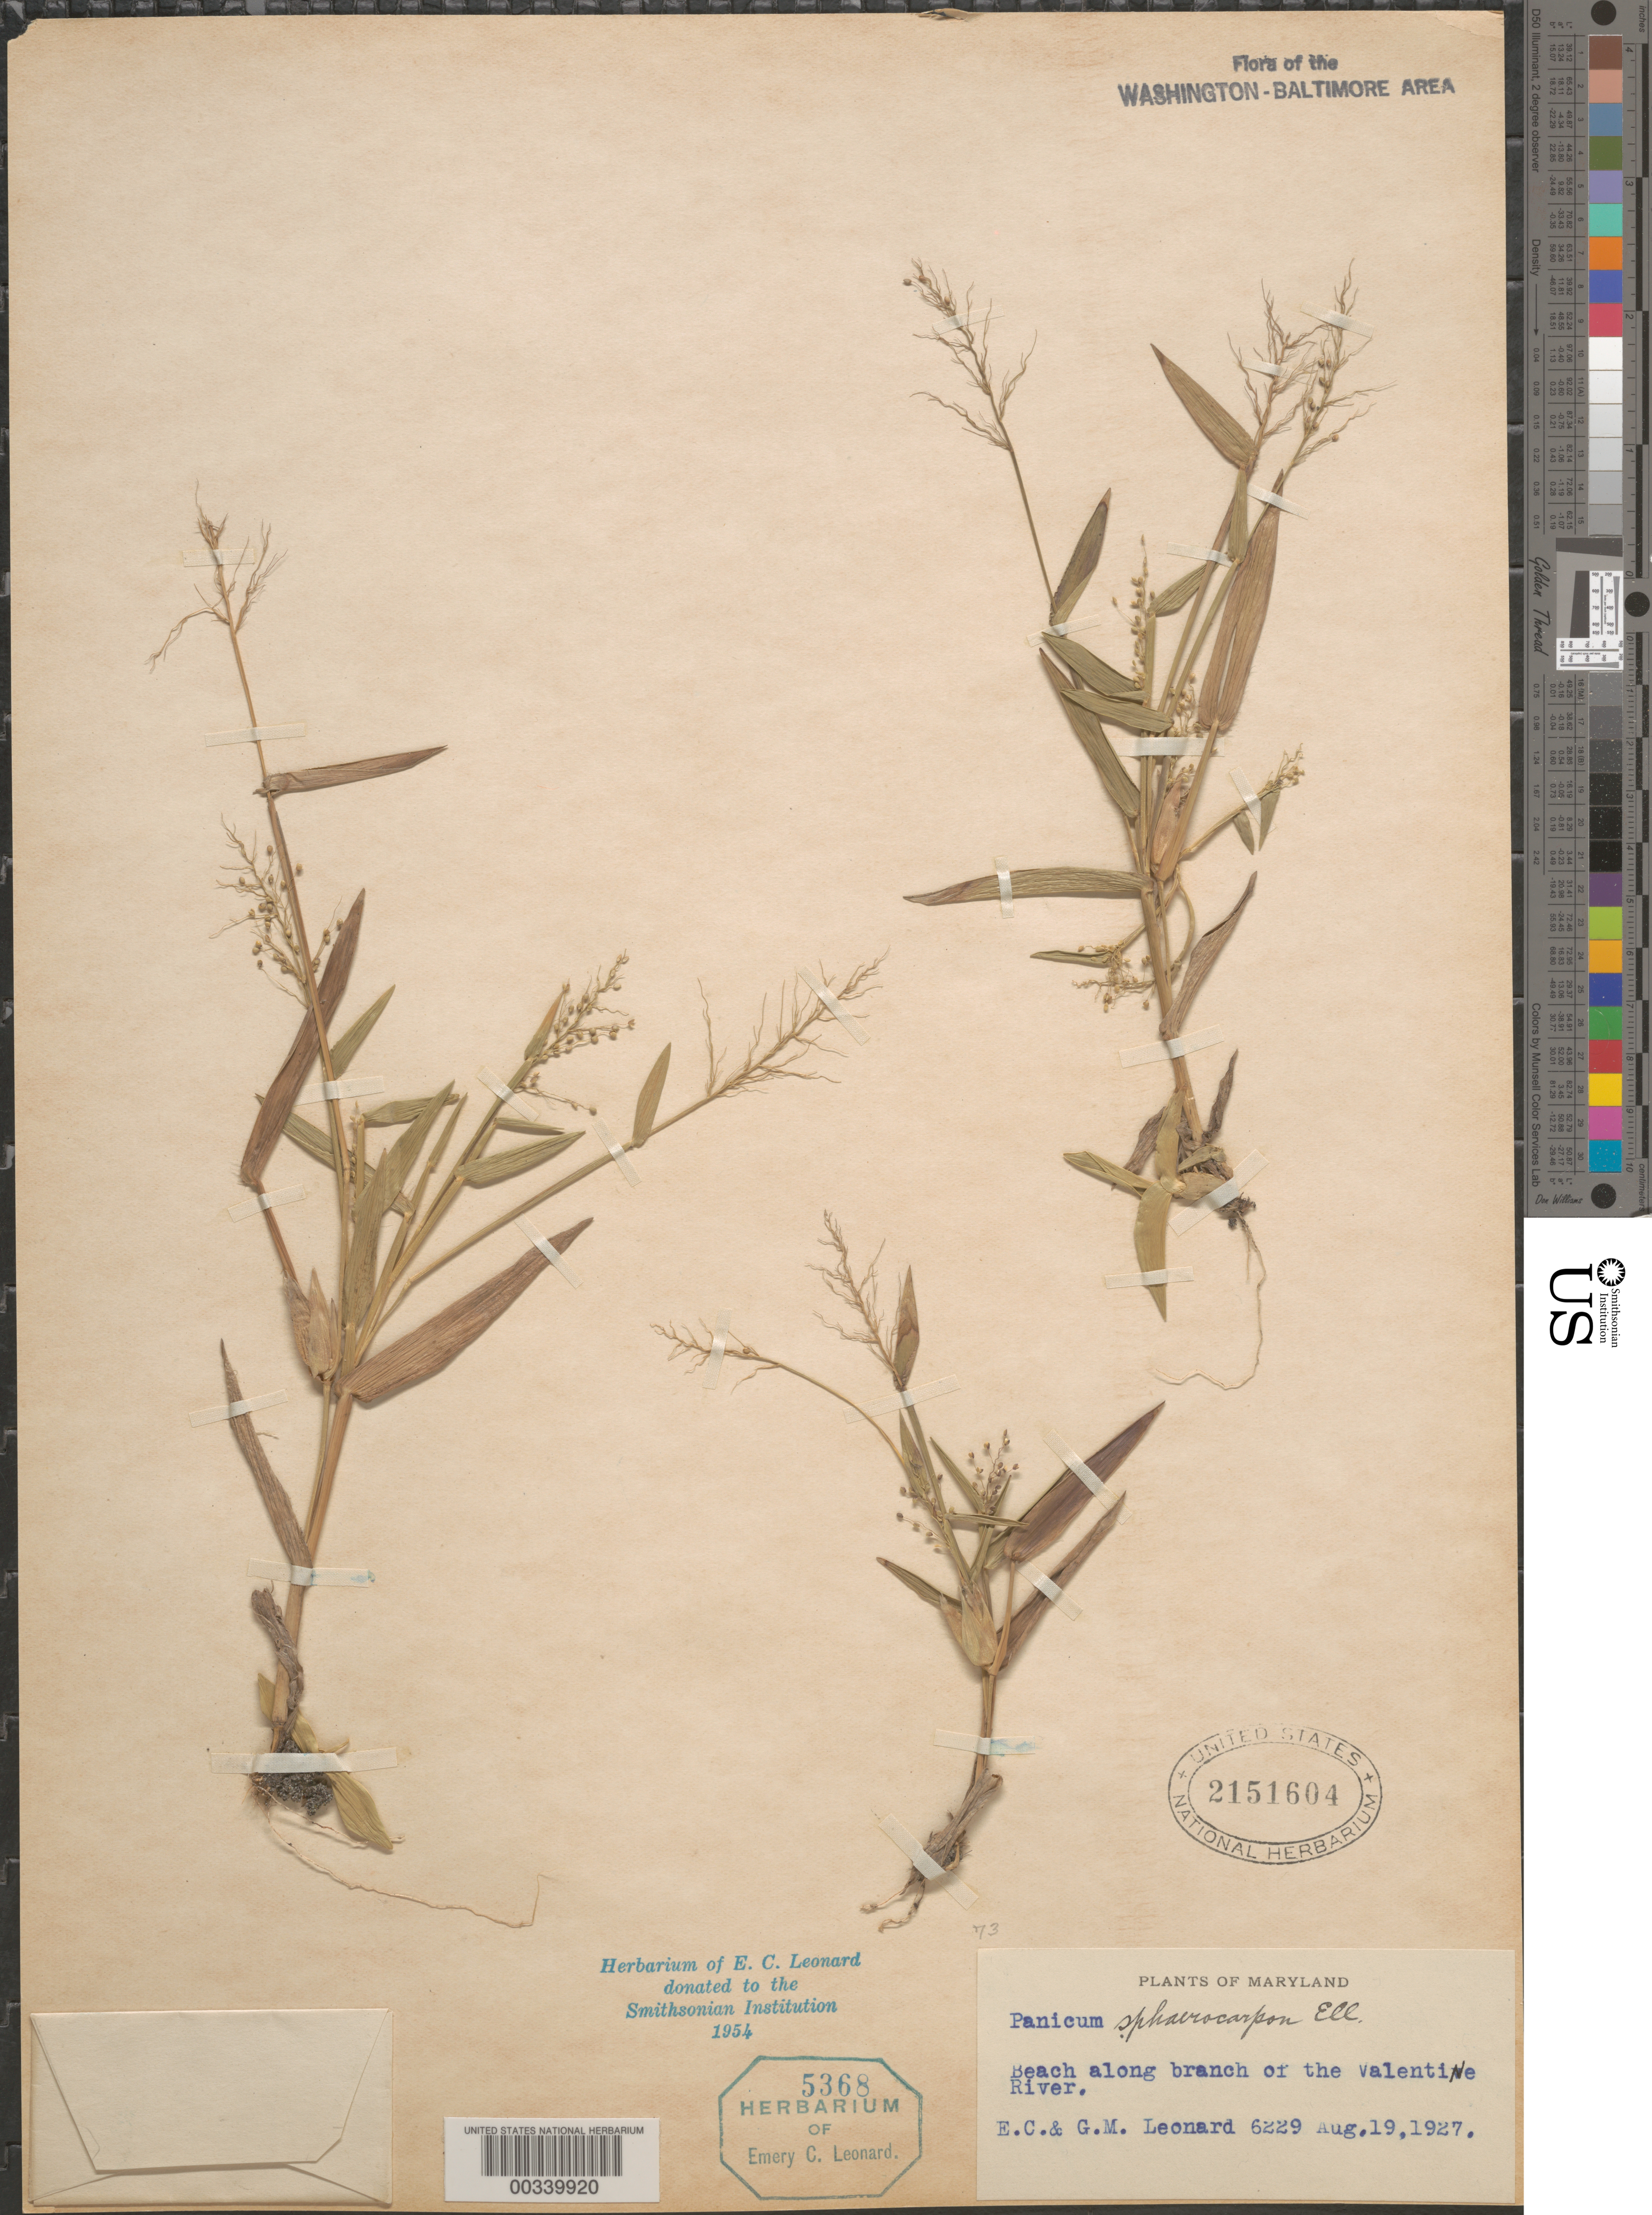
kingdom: Plantae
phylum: Tracheophyta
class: Liliopsida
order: Poales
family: Poaceae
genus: Dichanthelium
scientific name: Dichanthelium sphaerocarpon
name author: (Elliott) Gould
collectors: E. C. Leonard & G. M. Leonard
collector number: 6229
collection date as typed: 19 Aug 1927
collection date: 1927-08-19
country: United States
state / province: Maryland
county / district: Anne Arundel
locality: Valentine River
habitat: Pine woods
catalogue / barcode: US 2151604